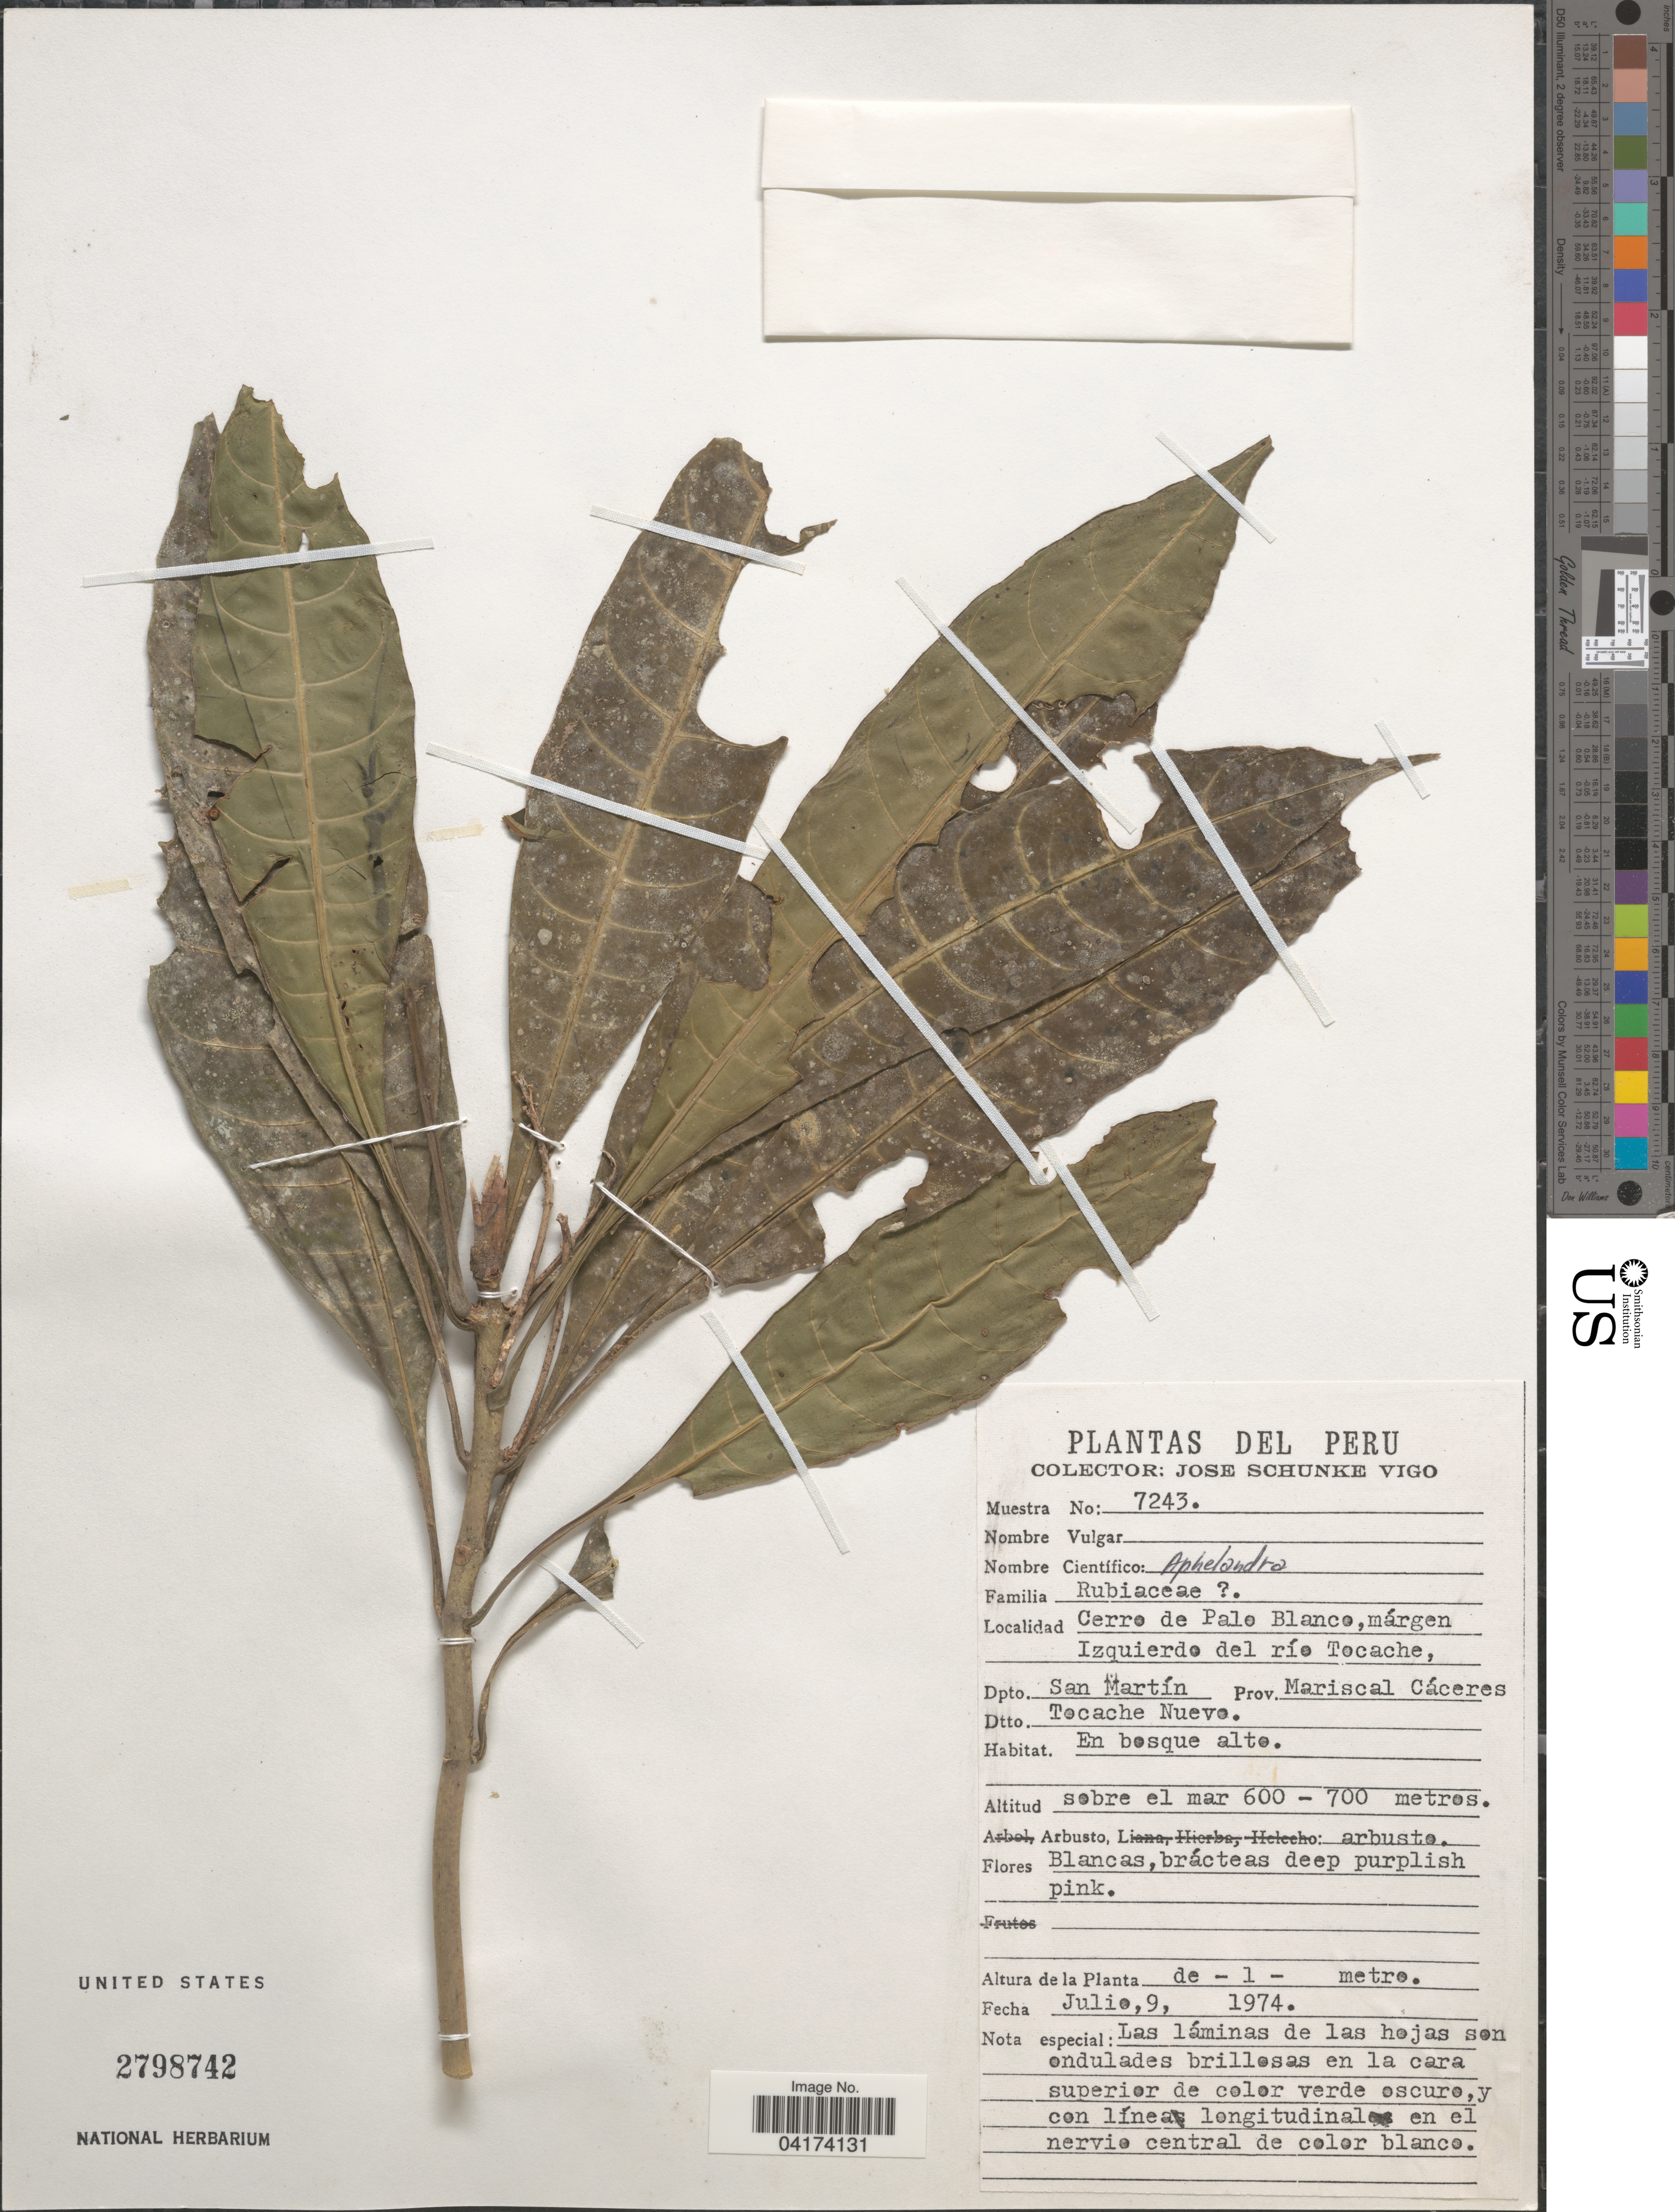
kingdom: Plantae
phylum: Tracheophyta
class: Magnoliopsida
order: Lamiales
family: Acanthaceae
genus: Aphelandra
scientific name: Aphelandra sp.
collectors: J. Schunke Vigo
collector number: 7243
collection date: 1974-07-09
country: Peru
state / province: San Martin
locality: Cerro de Palo Blanco, márgen Izquierdo del río Tocache, Dpto. San Martín. Prov. Mariscal Cáceres. Dtto. Tocache Nuevo.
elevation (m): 600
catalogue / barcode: US 2798742